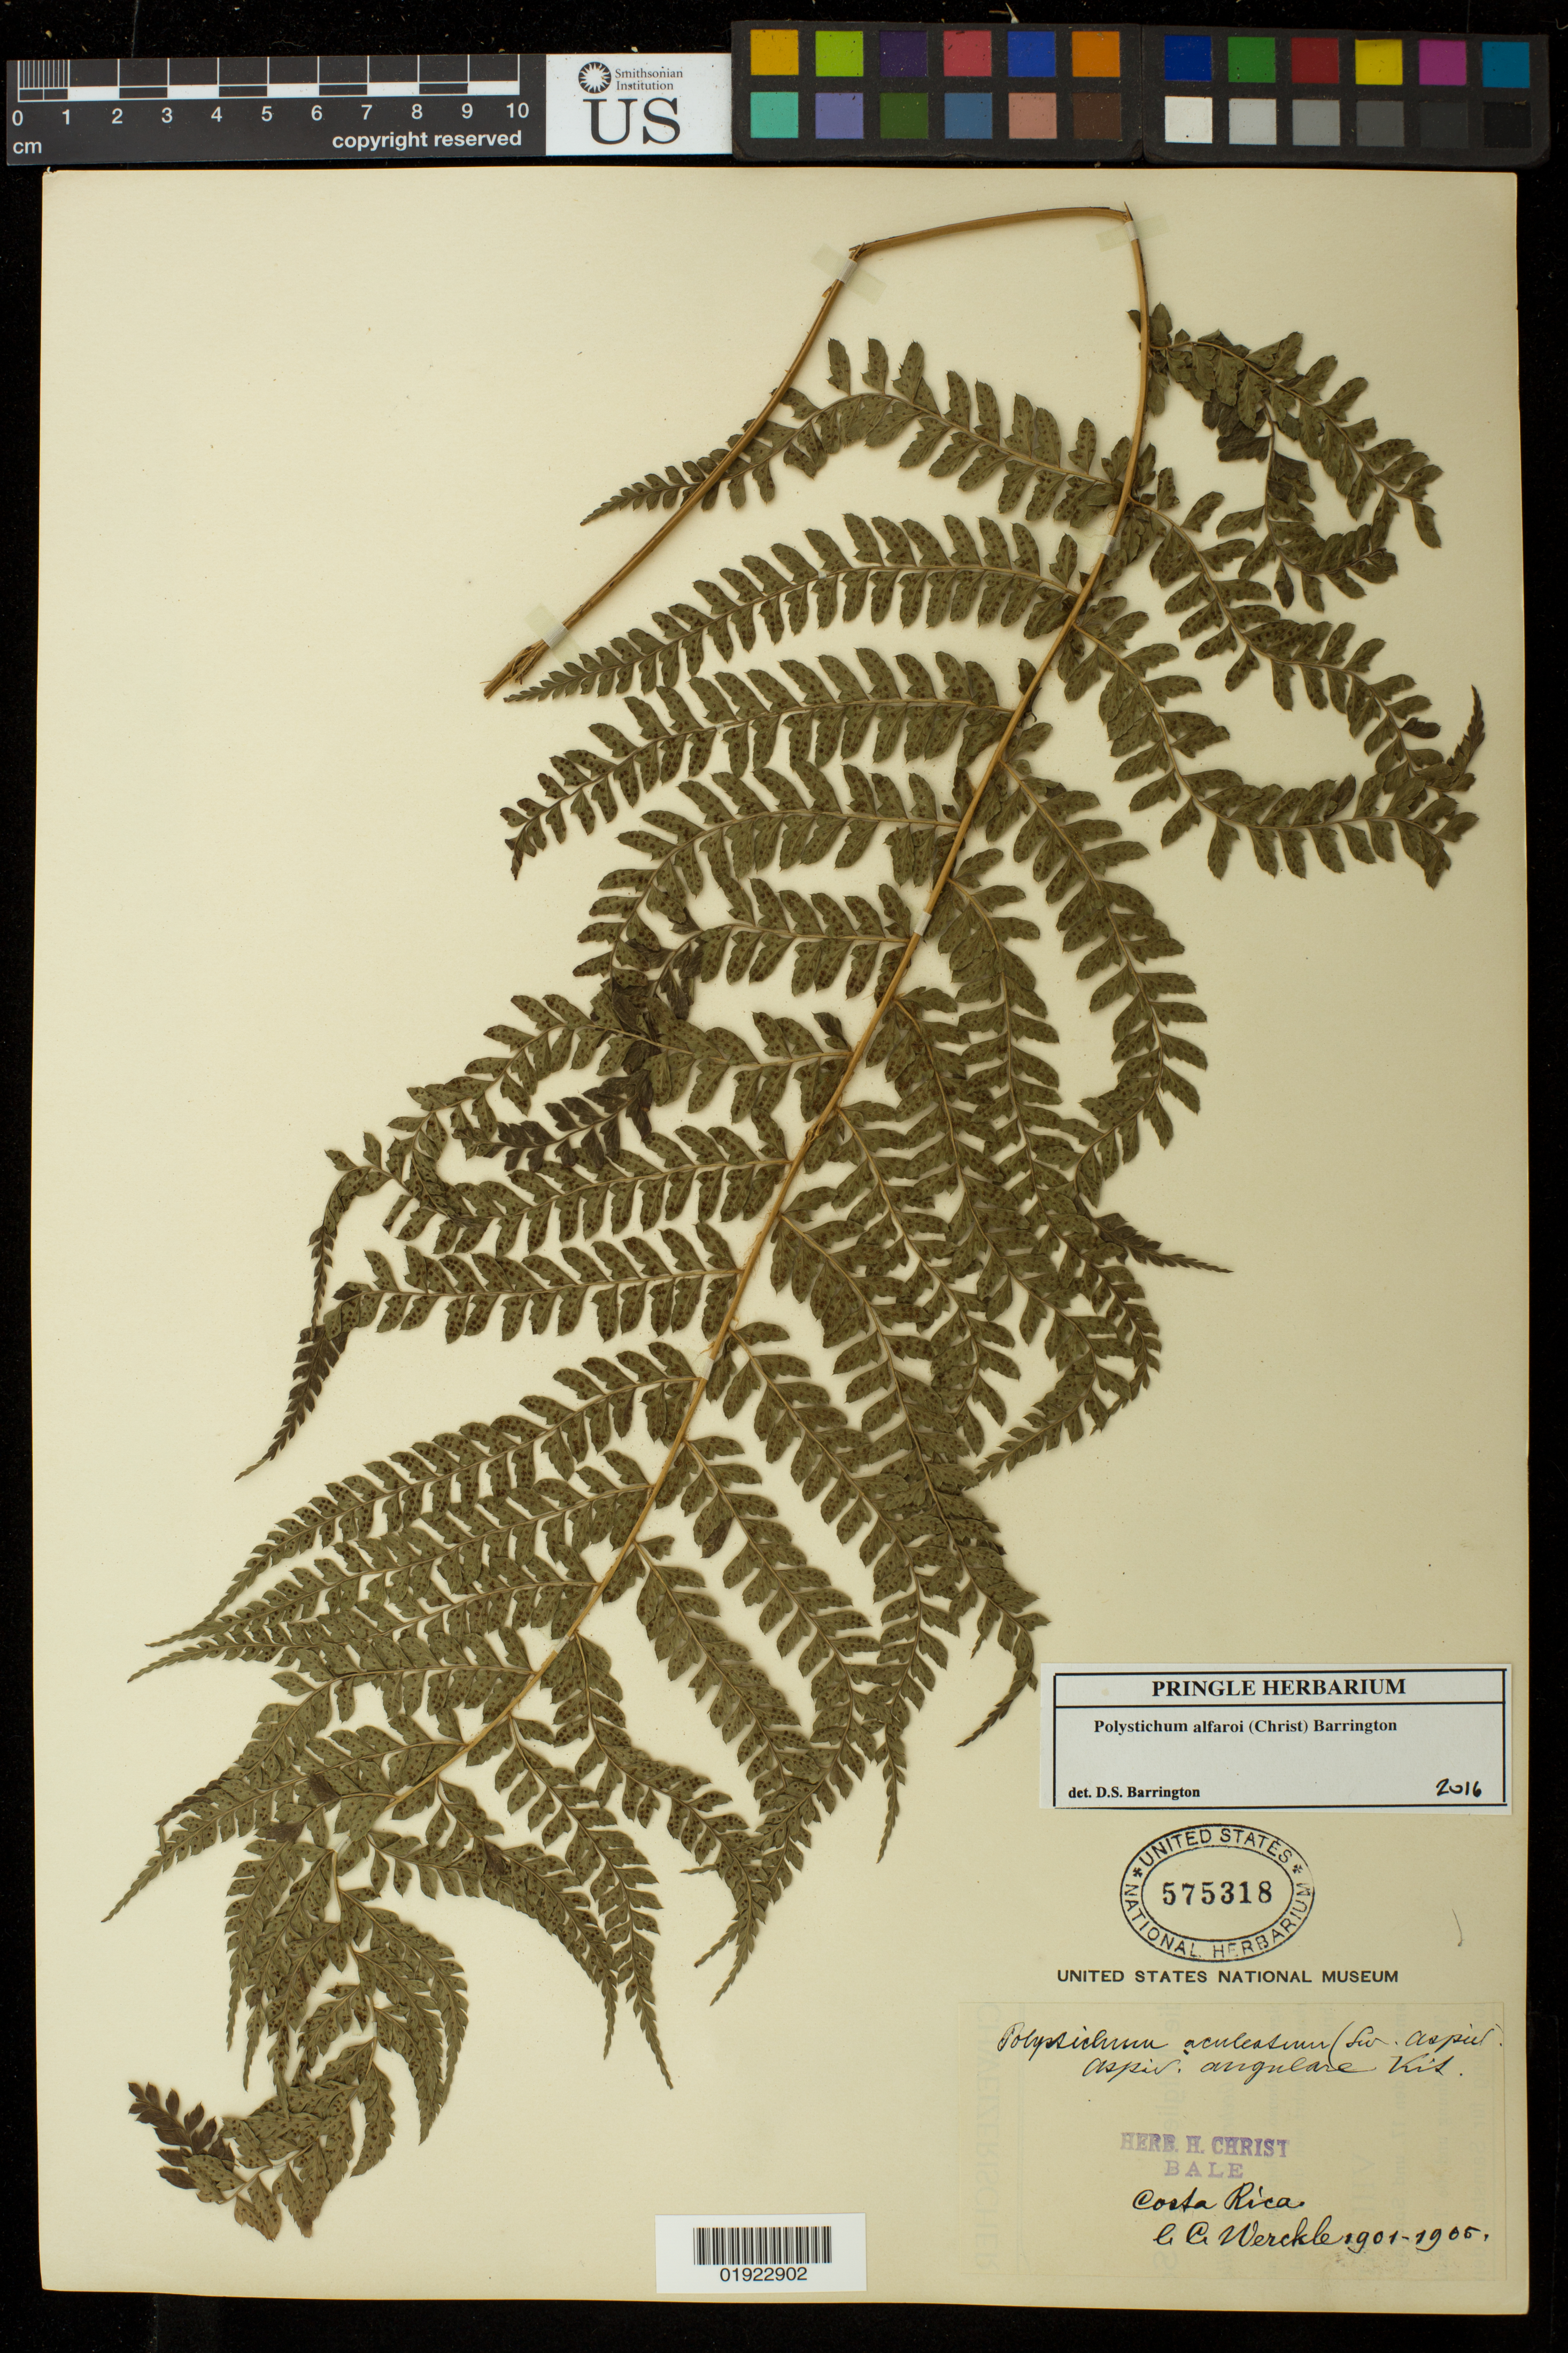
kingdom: Plantae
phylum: Tracheophyta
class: Polypodiopsida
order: Polypodiales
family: Dryopteridaceae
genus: Polystichum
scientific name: Polystichum alfaroi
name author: (Christ) Barrington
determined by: Barrington, D. S., Curator (VT), University of Vermont (UNITED STATES)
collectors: C. Wercklé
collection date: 1901/1905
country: Costa Rica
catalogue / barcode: US 575318